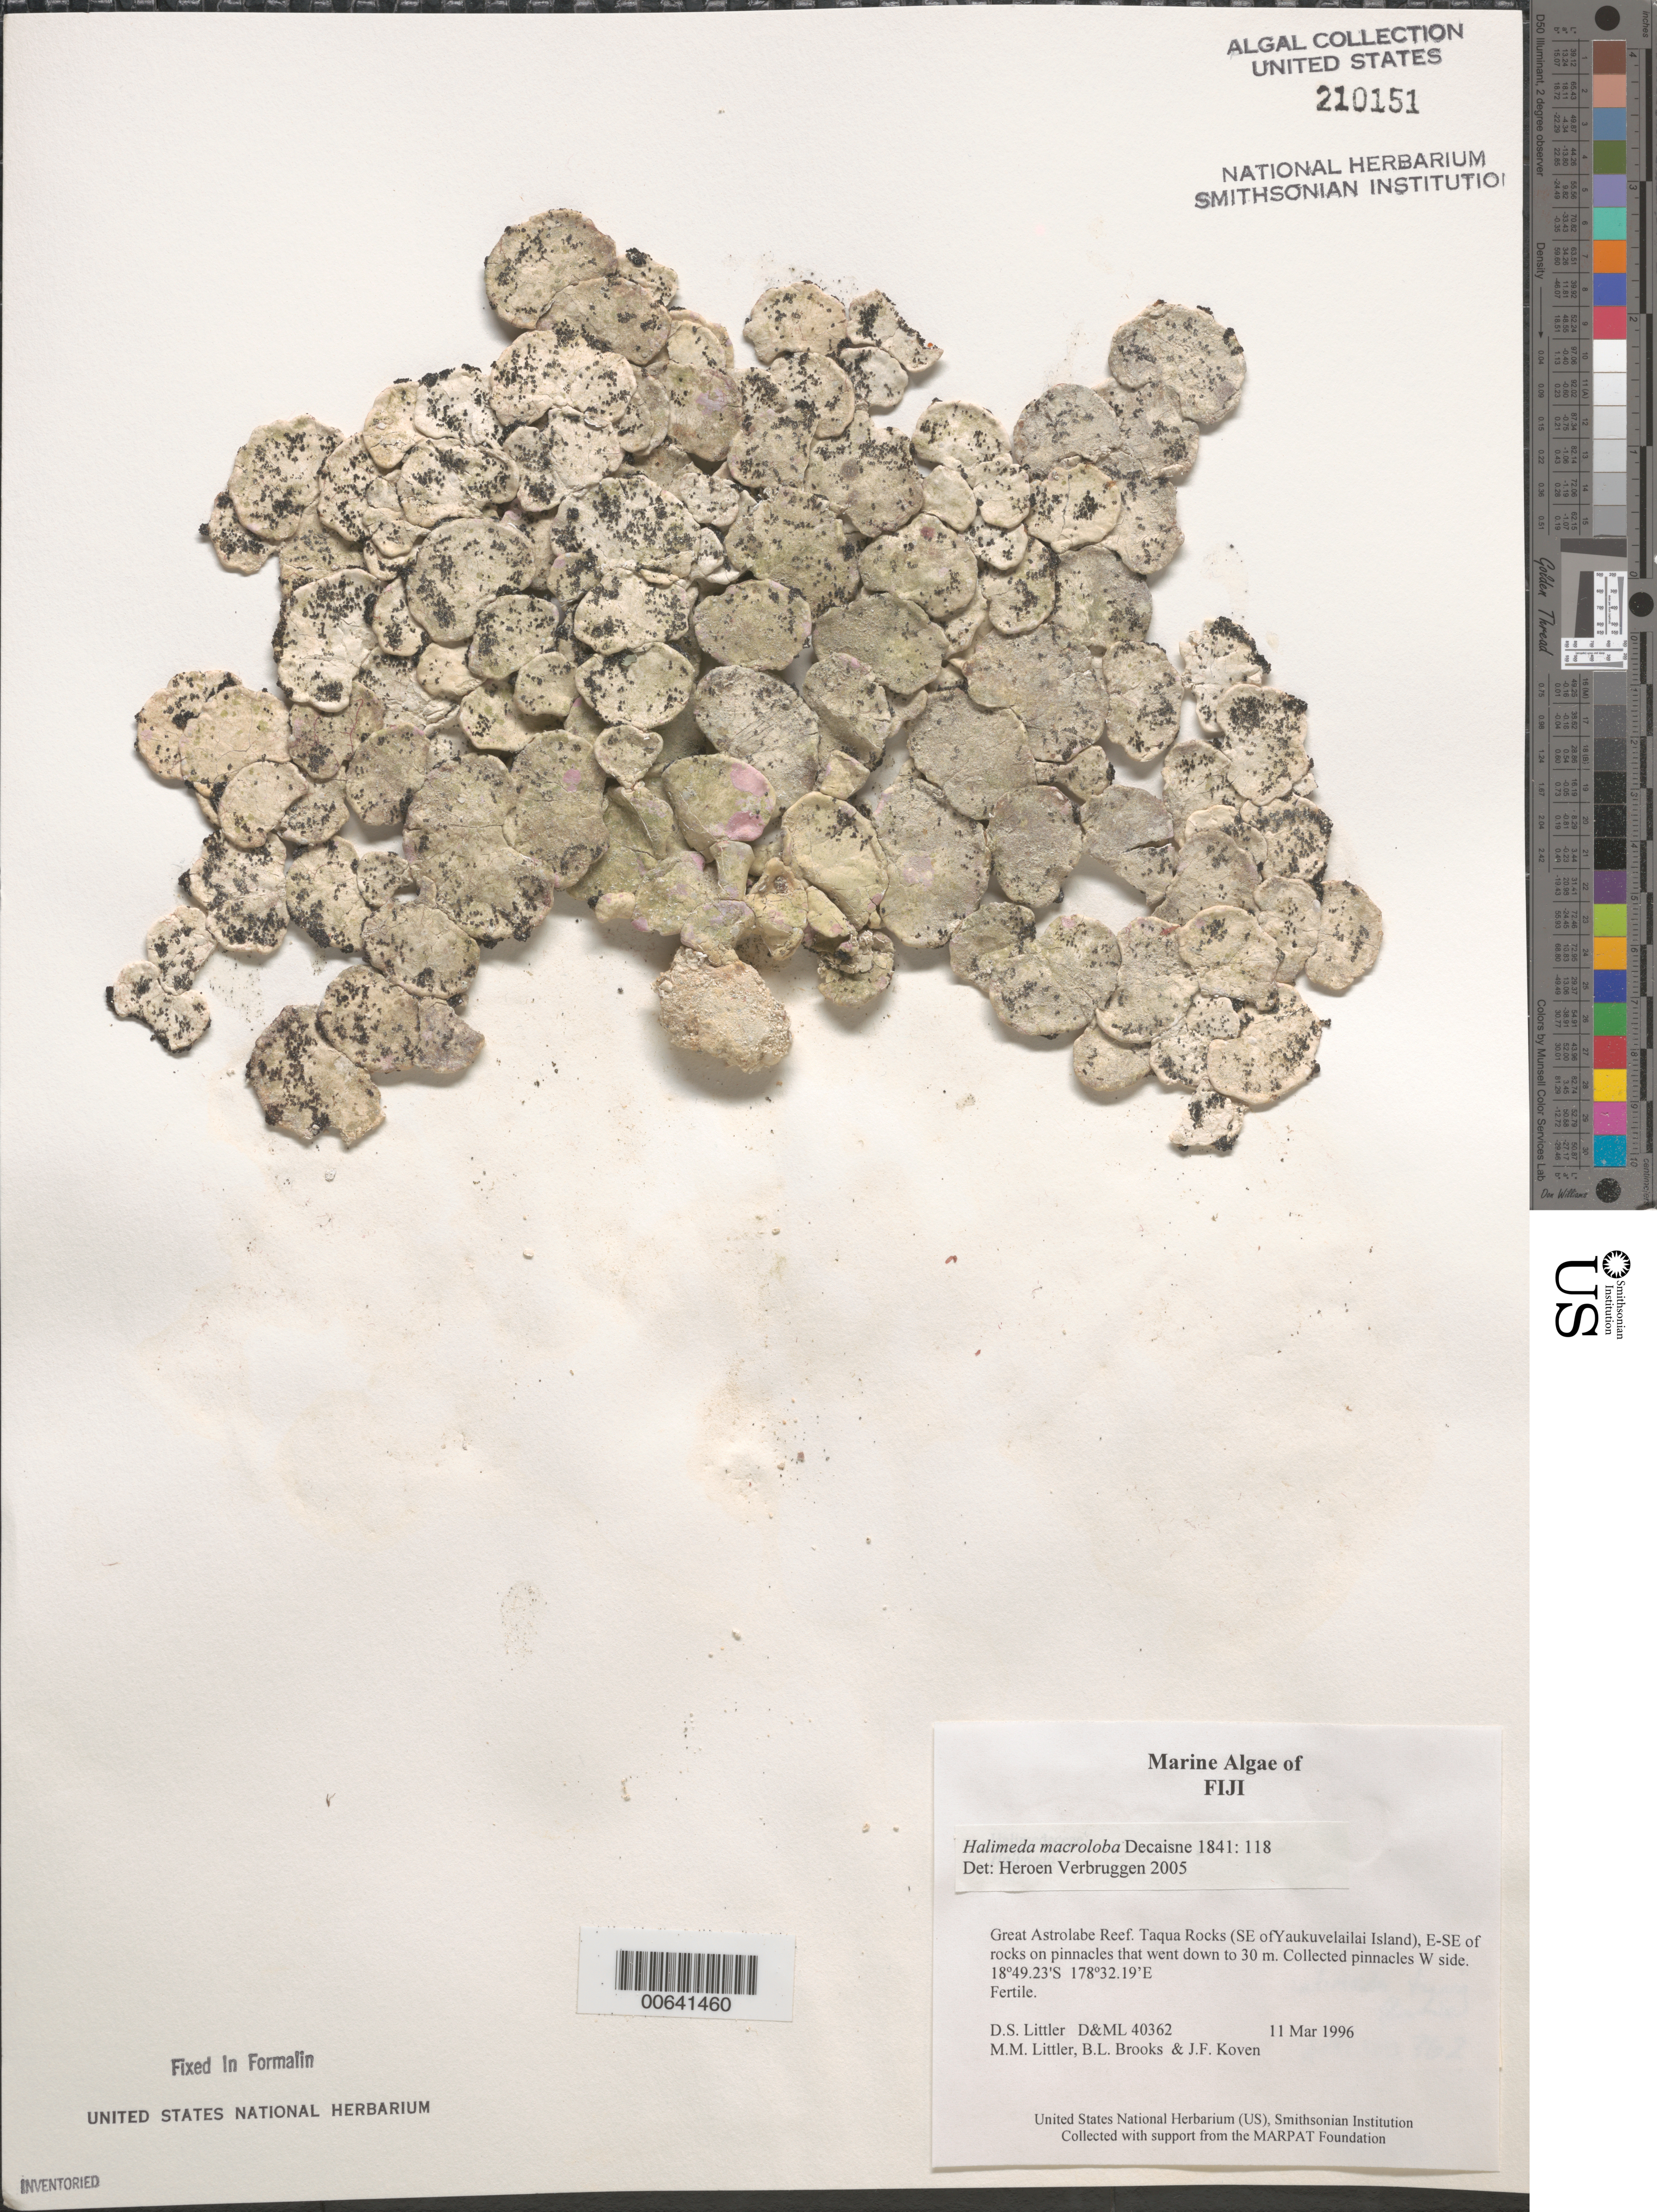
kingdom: Plantae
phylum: Chlorophyta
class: Ulvophyceae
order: Bryopsidales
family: Halimedaceae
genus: Halimeda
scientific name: Halimeda macroloba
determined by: Verbruggen, H.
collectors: D. S. Littler, M. M. Littler, B. Brooks & J. Koven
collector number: D&ML 40362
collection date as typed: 11 Mar 1996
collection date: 1996-03-11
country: Fiji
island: Great Astrolabe Reef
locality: Great Astrolabe Reef, Taqua Rocks (southeast of Yaukuvelailai Island)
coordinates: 18 49.23'S, 178 32.19'E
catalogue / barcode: US 210151